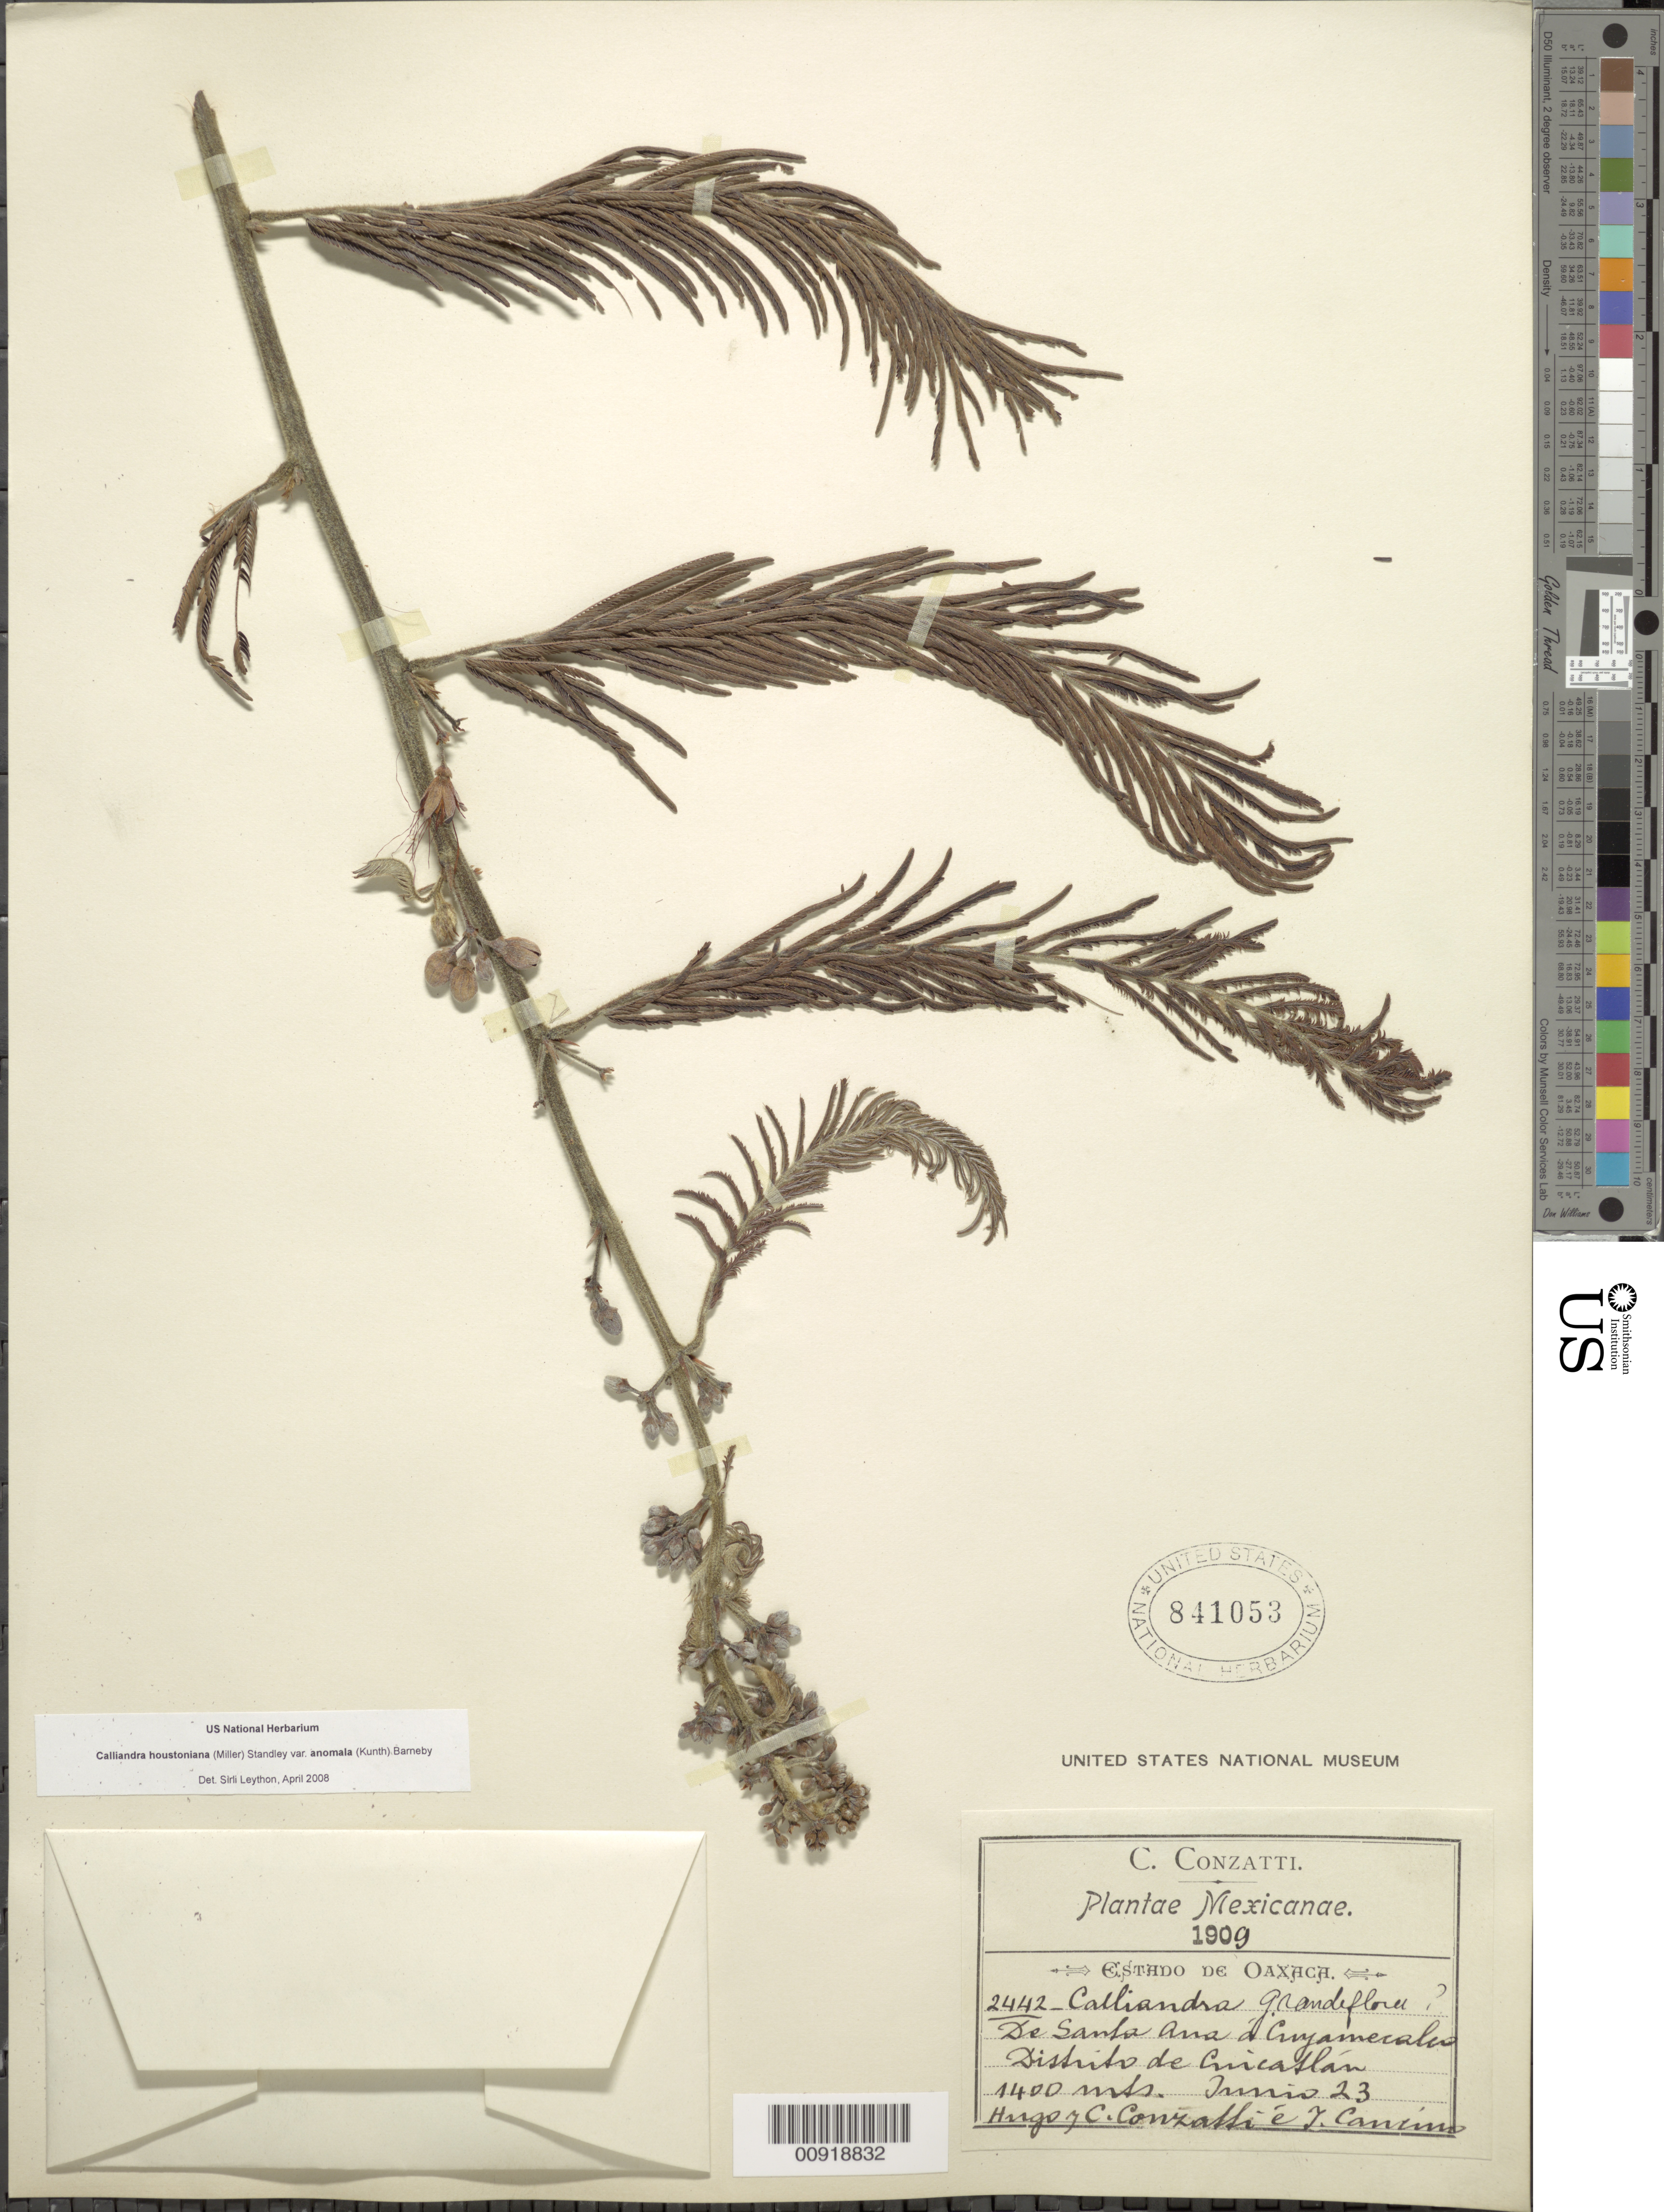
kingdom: Plantae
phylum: Tracheophyta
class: Magnoliopsida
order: Fabales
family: Fabaceae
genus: Calliandra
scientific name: Calliandra houstoniana var. anomala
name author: (Kunth) Barneby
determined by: Leython, S.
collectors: C. Conzatti, H. Conzatti & J. Cancino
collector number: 2442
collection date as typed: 23 Jun 1909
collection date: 1909-06-23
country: Mexico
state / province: Oaxaca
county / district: Cuicatlán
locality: De Santa Ana a Cuyamecaleo, Distrito de Cuicatlán, Oaxaca.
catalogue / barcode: US 841053